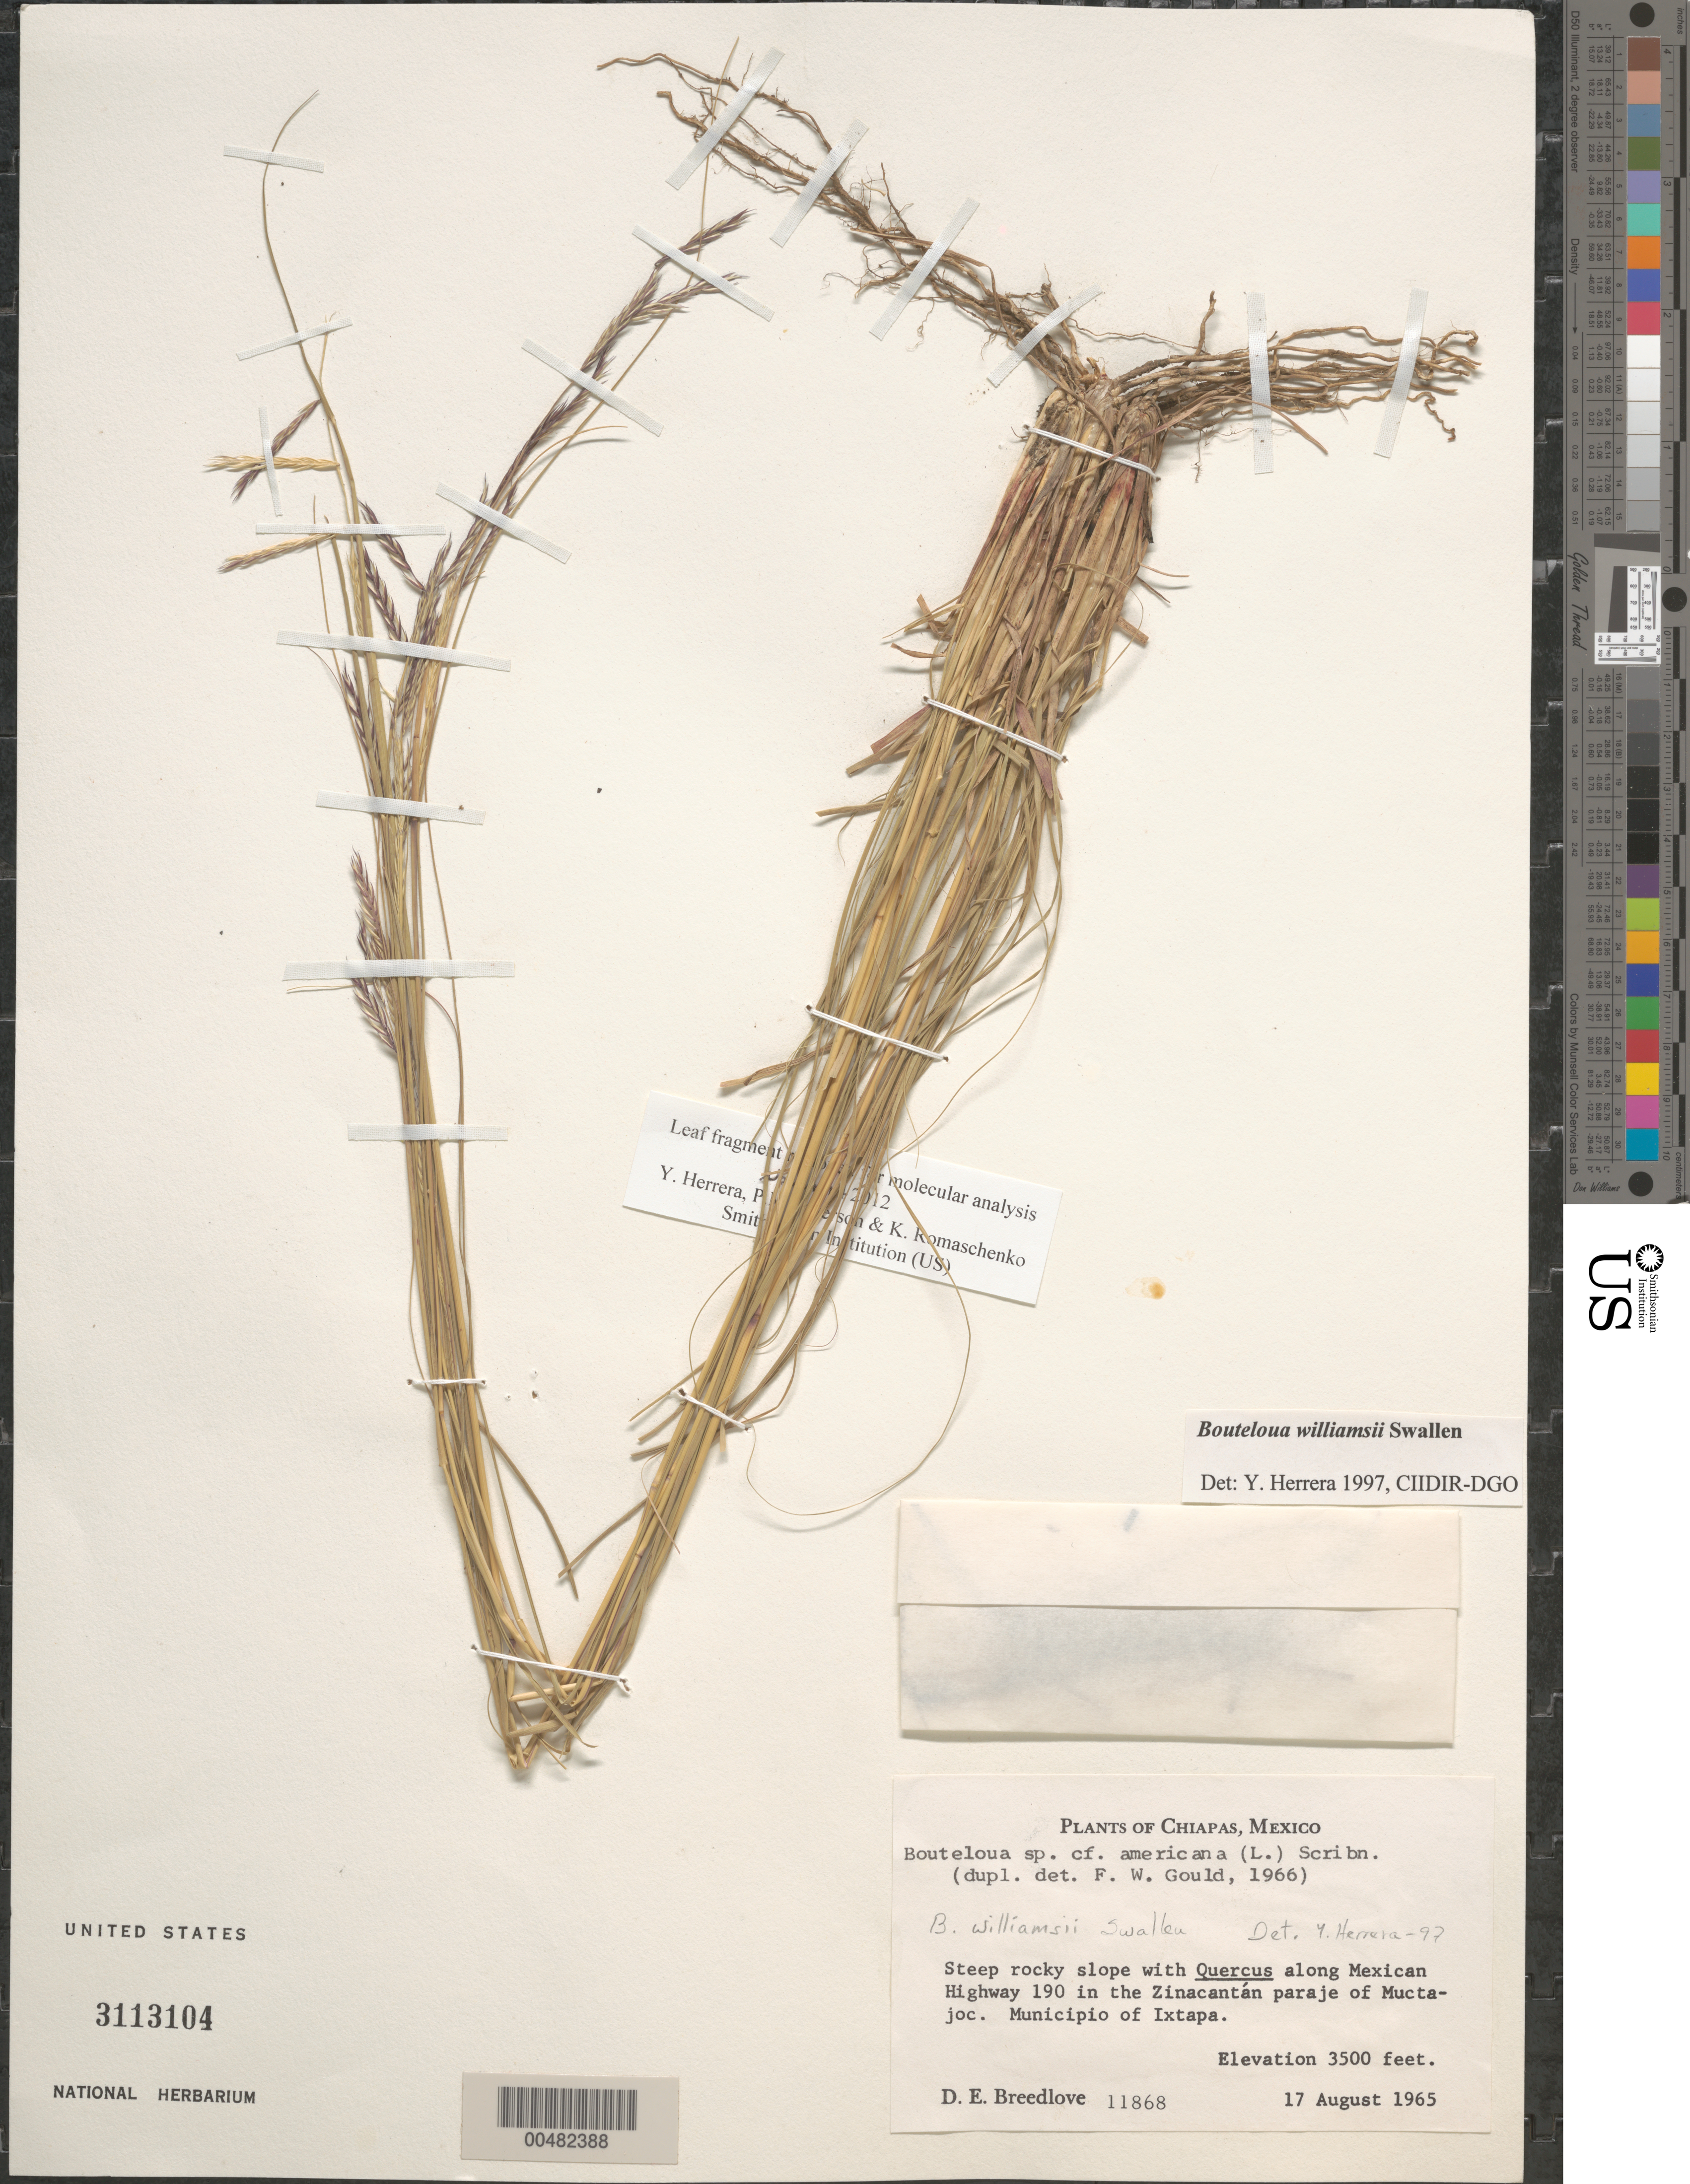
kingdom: Plantae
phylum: Tracheophyta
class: Liliopsida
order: Poales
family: Poaceae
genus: Bouteloua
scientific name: Bouteloua williamsii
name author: Swallen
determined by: Herrera Arrieta, Y., (CIIDIR), Instituto Politecnico Nacional (MEXICO)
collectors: D. E. Breedlove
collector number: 11868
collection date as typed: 17 Aug 1965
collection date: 1965-08-17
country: Mexico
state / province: Chiapas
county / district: Ixtapa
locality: Along Mexican Hwy 190 in the Zinacantán paraje of Muctajoc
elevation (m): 1067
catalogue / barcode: US 3113104